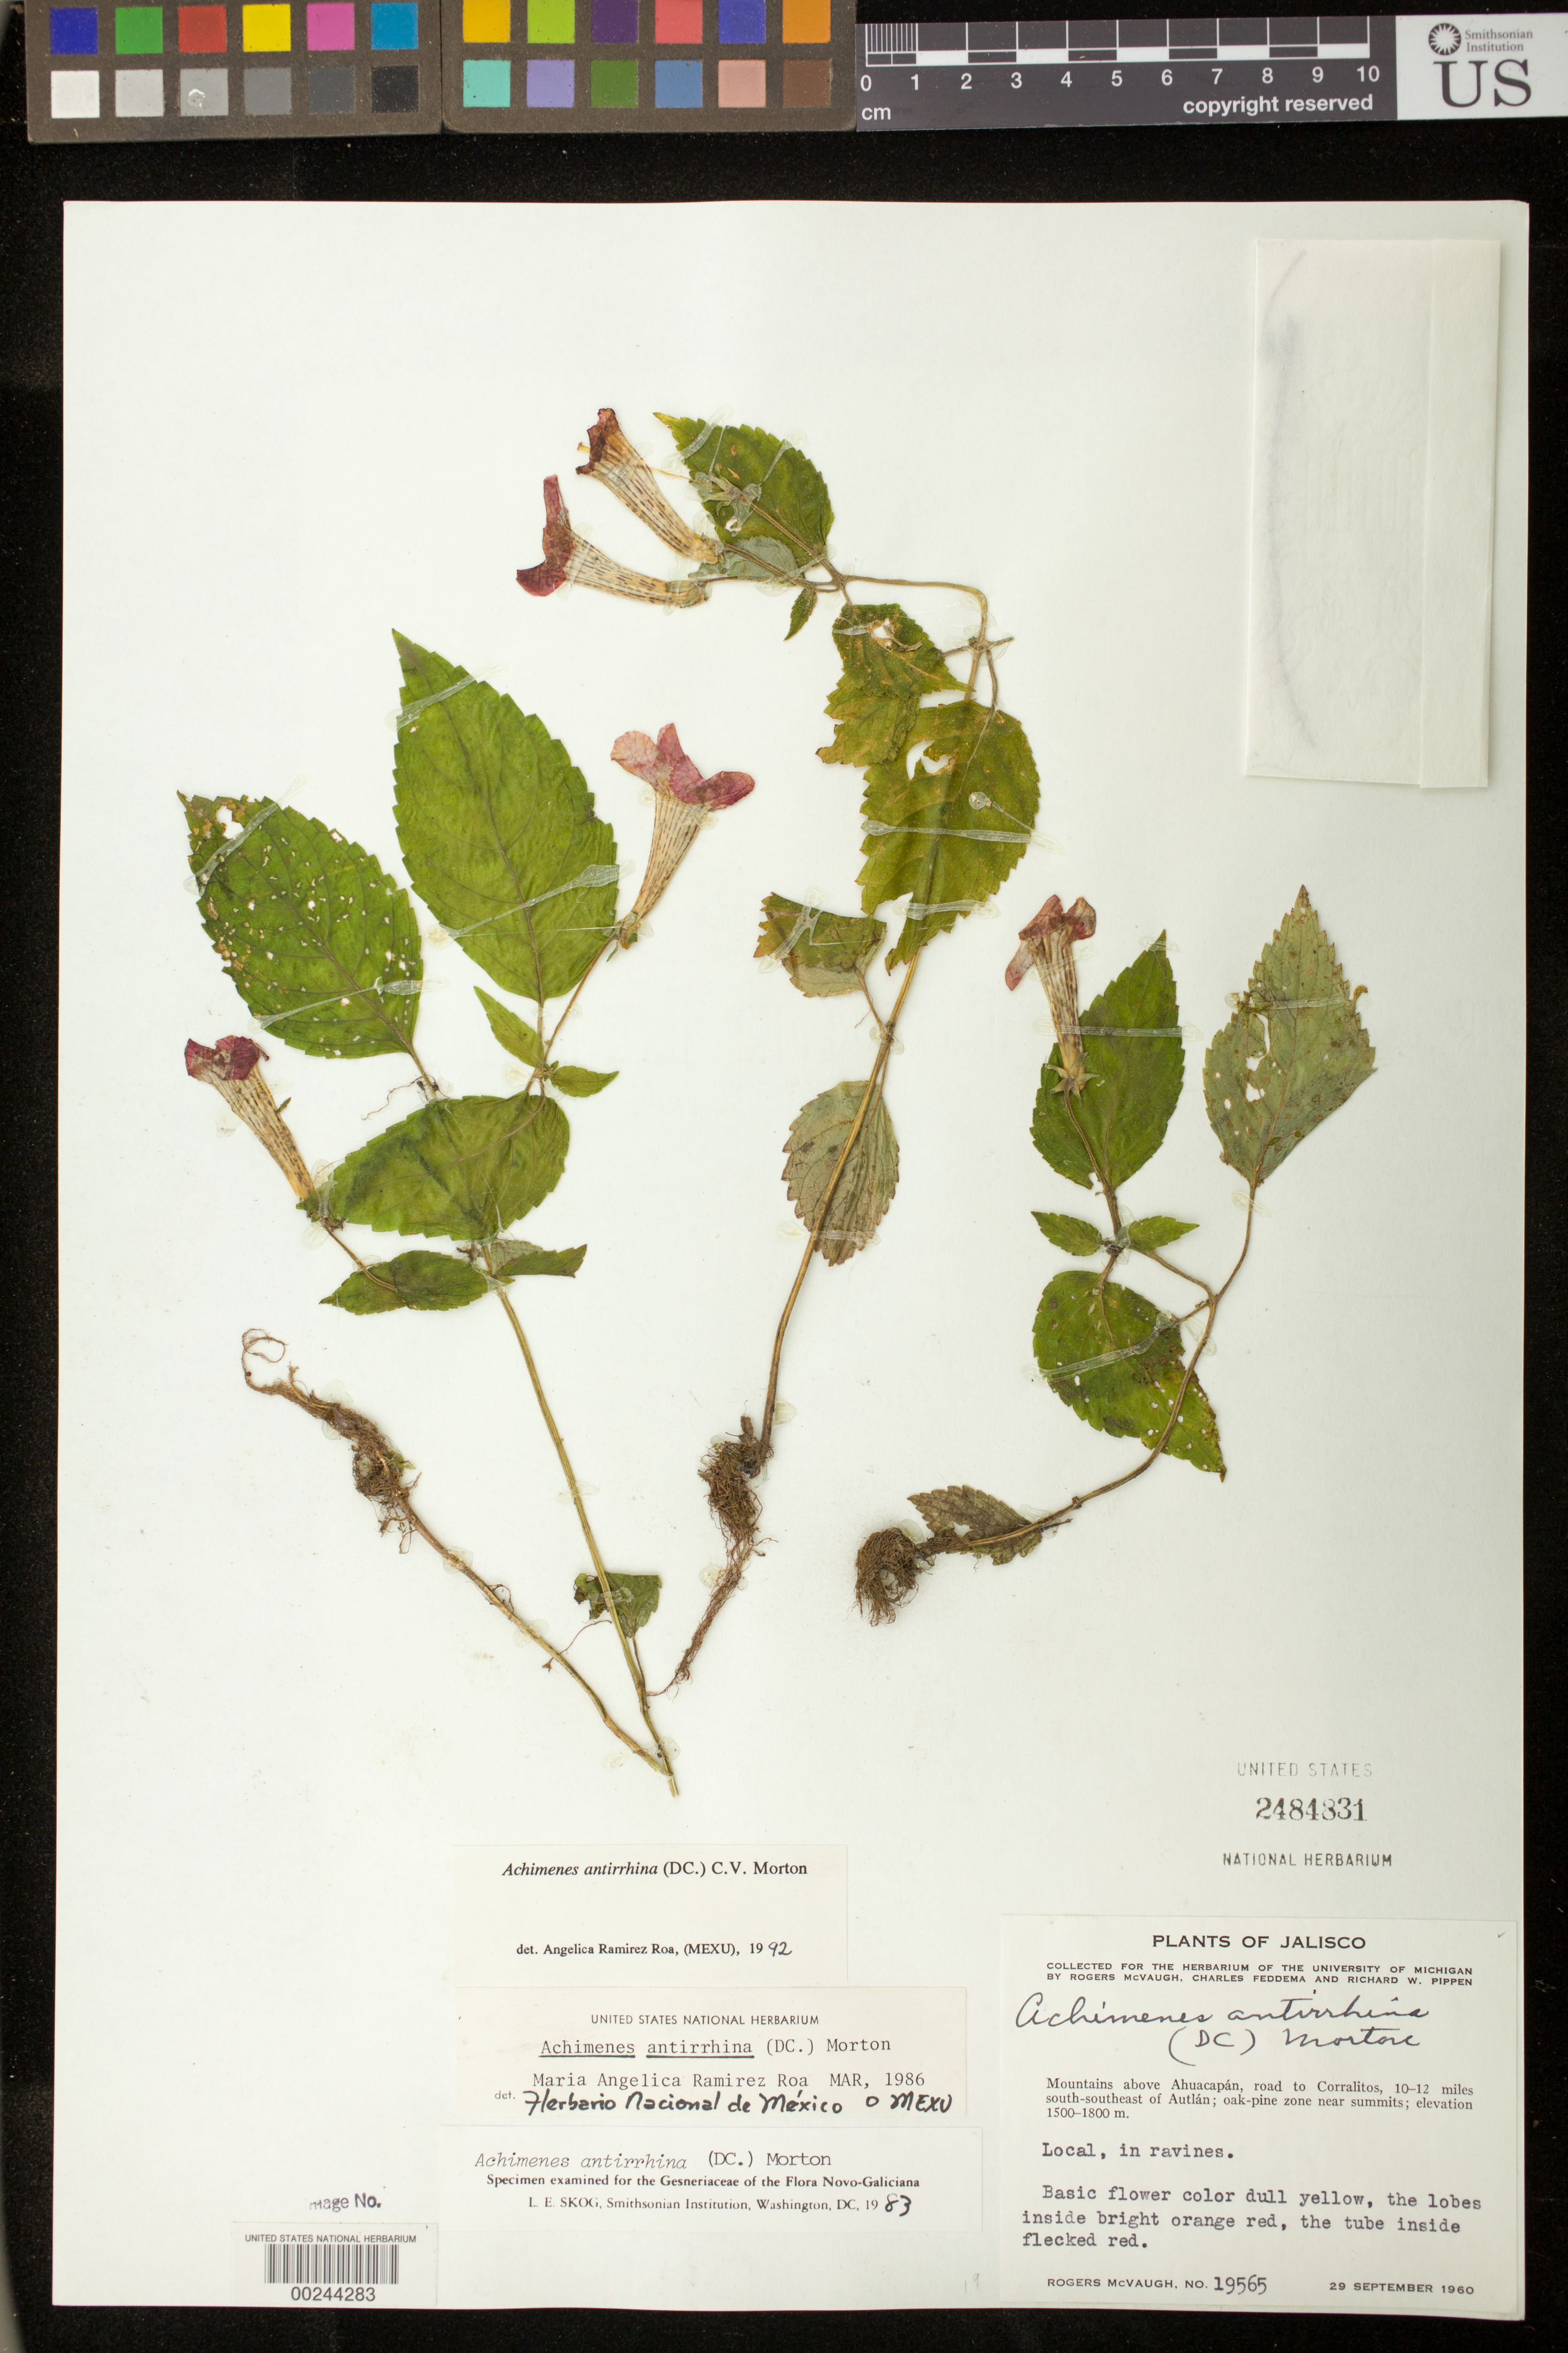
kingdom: Plantae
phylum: Tracheophyta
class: Magnoliopsida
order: Lamiales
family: Gesneriaceae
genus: Achimenes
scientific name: Achimenes antirrhina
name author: (DC.) C.V. Morton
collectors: R. McVaugh, C. Feddema & R. W. Pippen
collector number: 19565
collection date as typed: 29 Sep 1960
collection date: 1960-09-29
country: Mexico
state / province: Jalisco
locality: Mountains above Ahuacapan, road to Corralitos, 10-12 mi SSE of Autlan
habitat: Oak-pine zone near summits; in ravines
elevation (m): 1500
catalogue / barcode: US 2484831